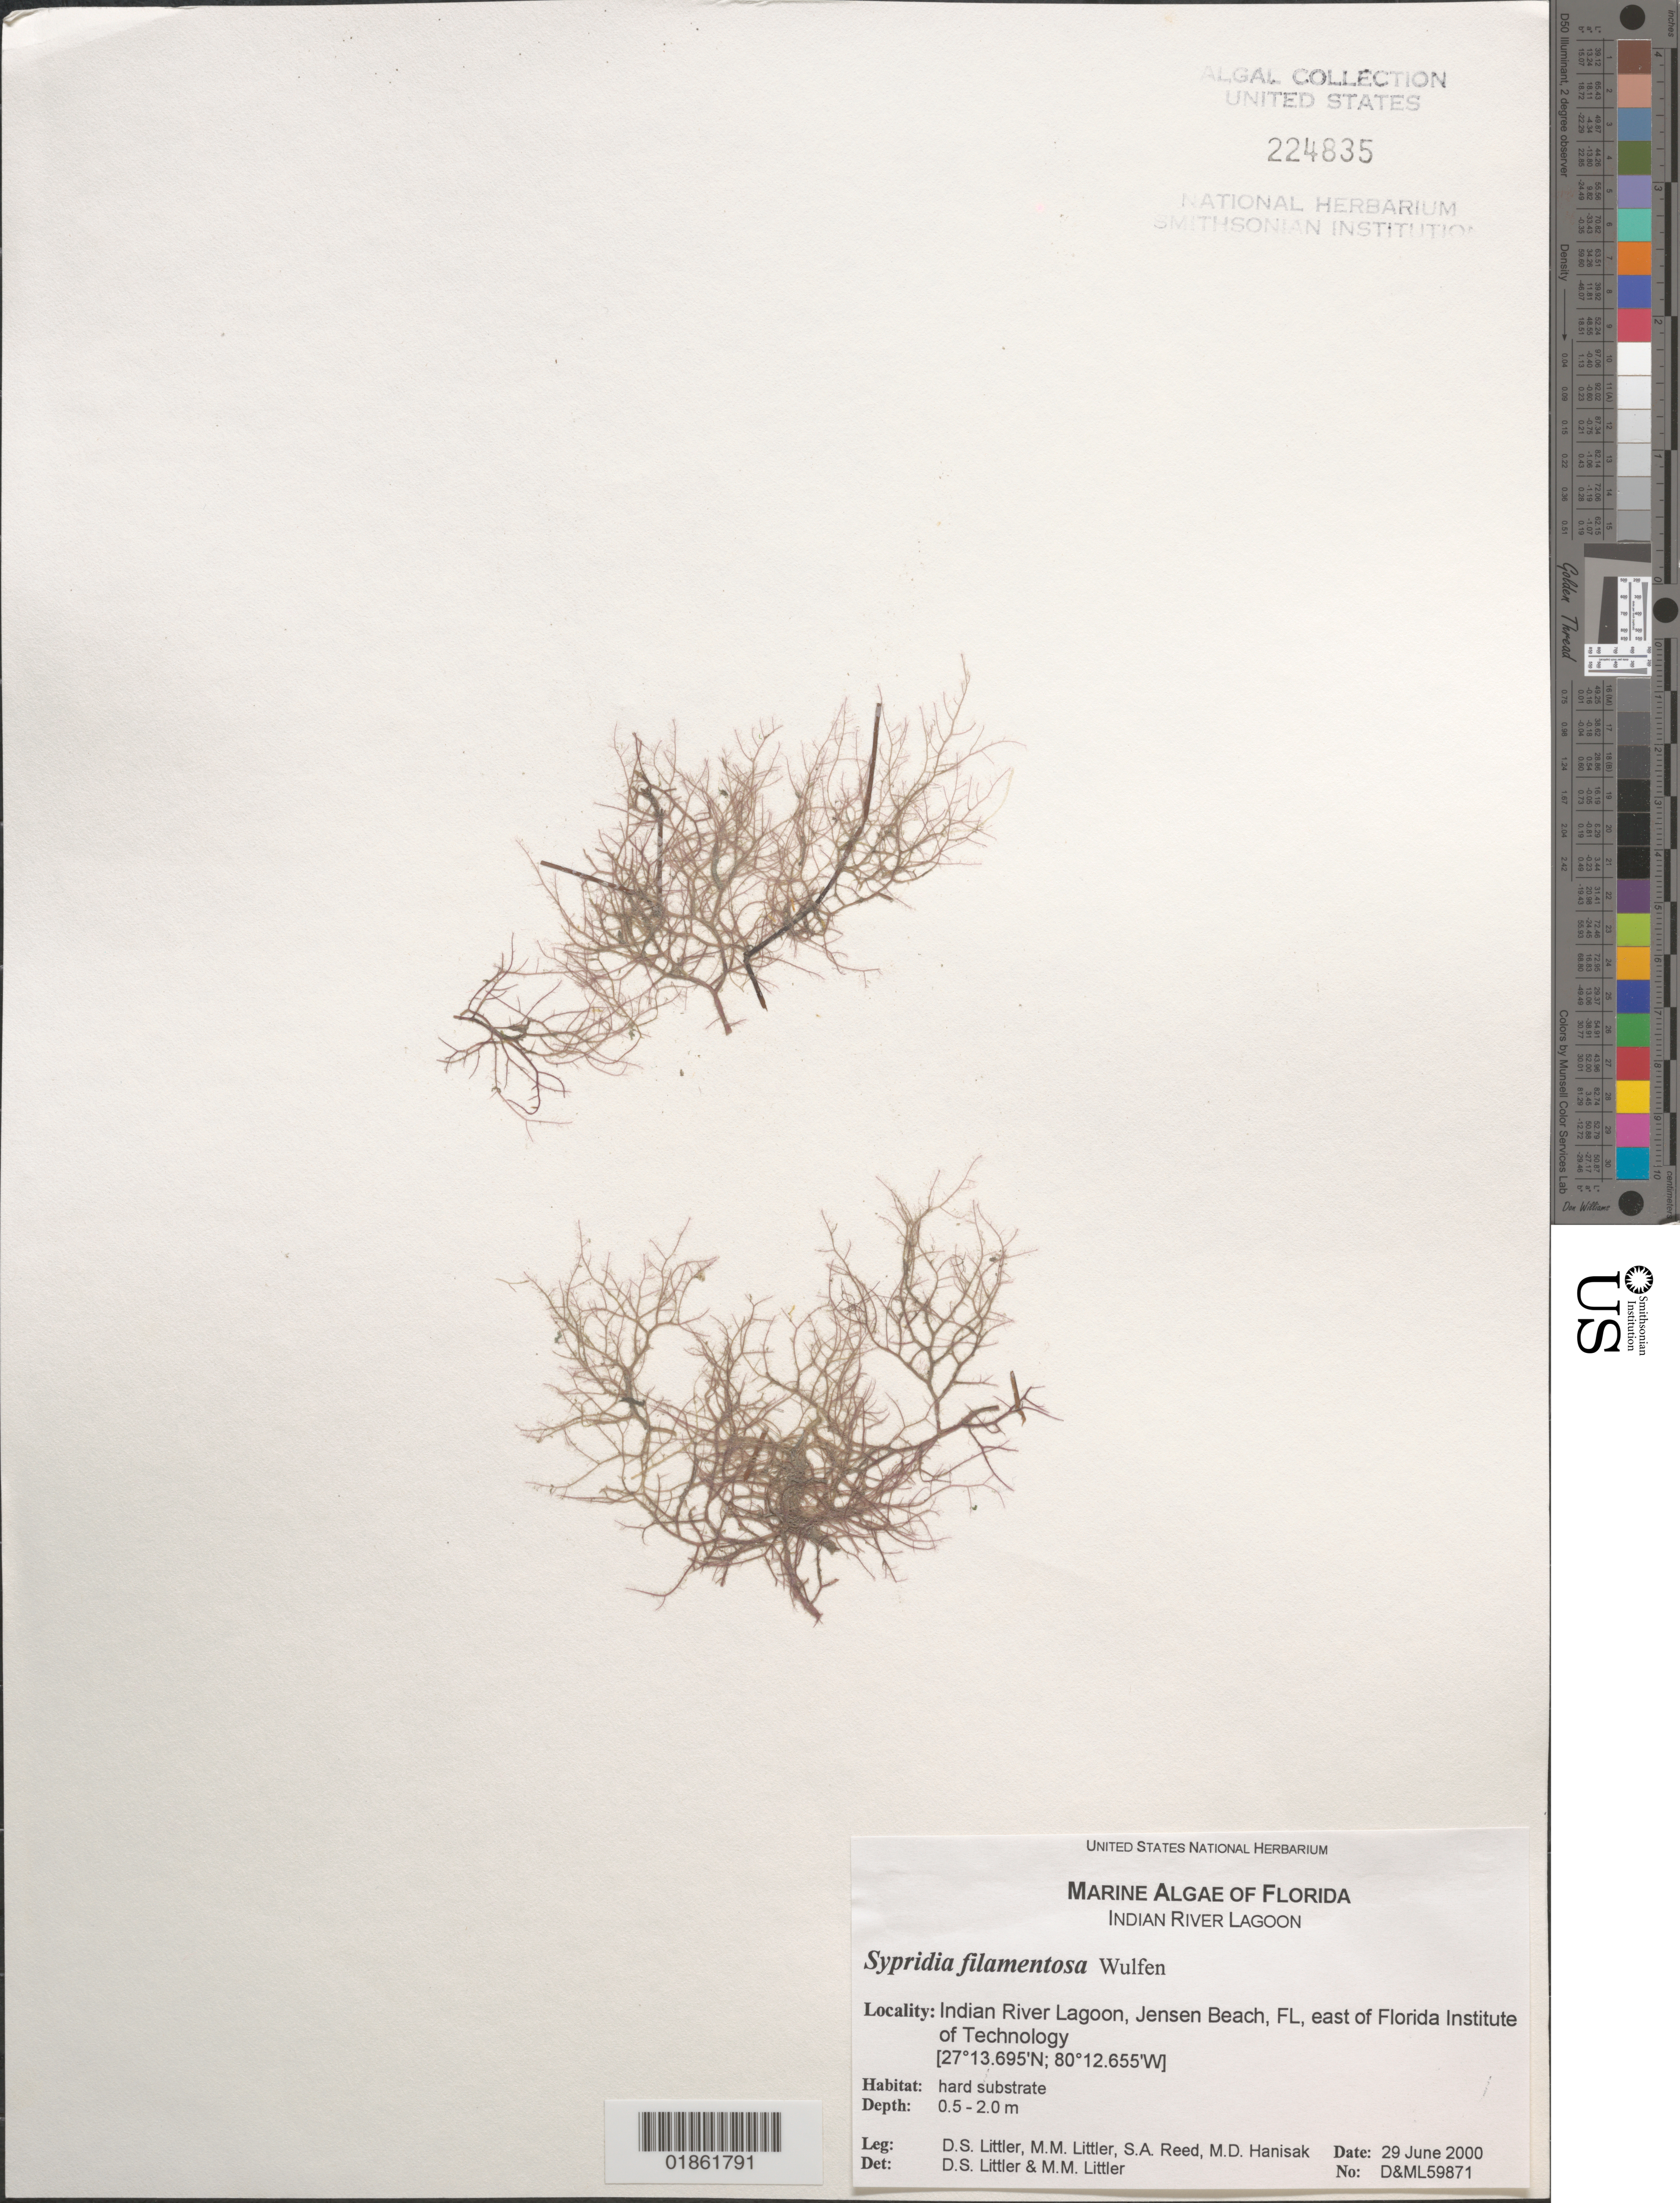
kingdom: Plantae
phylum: Rhodophyta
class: Florideophyceae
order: Ceramiales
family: Spyridiaceae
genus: Spyridia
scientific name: Spyridia filamentosa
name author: (Wulfen) Harv.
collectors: D. S. Littler & M. M. Littler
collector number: D&ML 59871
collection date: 2000-06-29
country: United States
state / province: Florida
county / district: Brevard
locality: N of NASA Parkway Bridge. S of Titusville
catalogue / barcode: US 224835